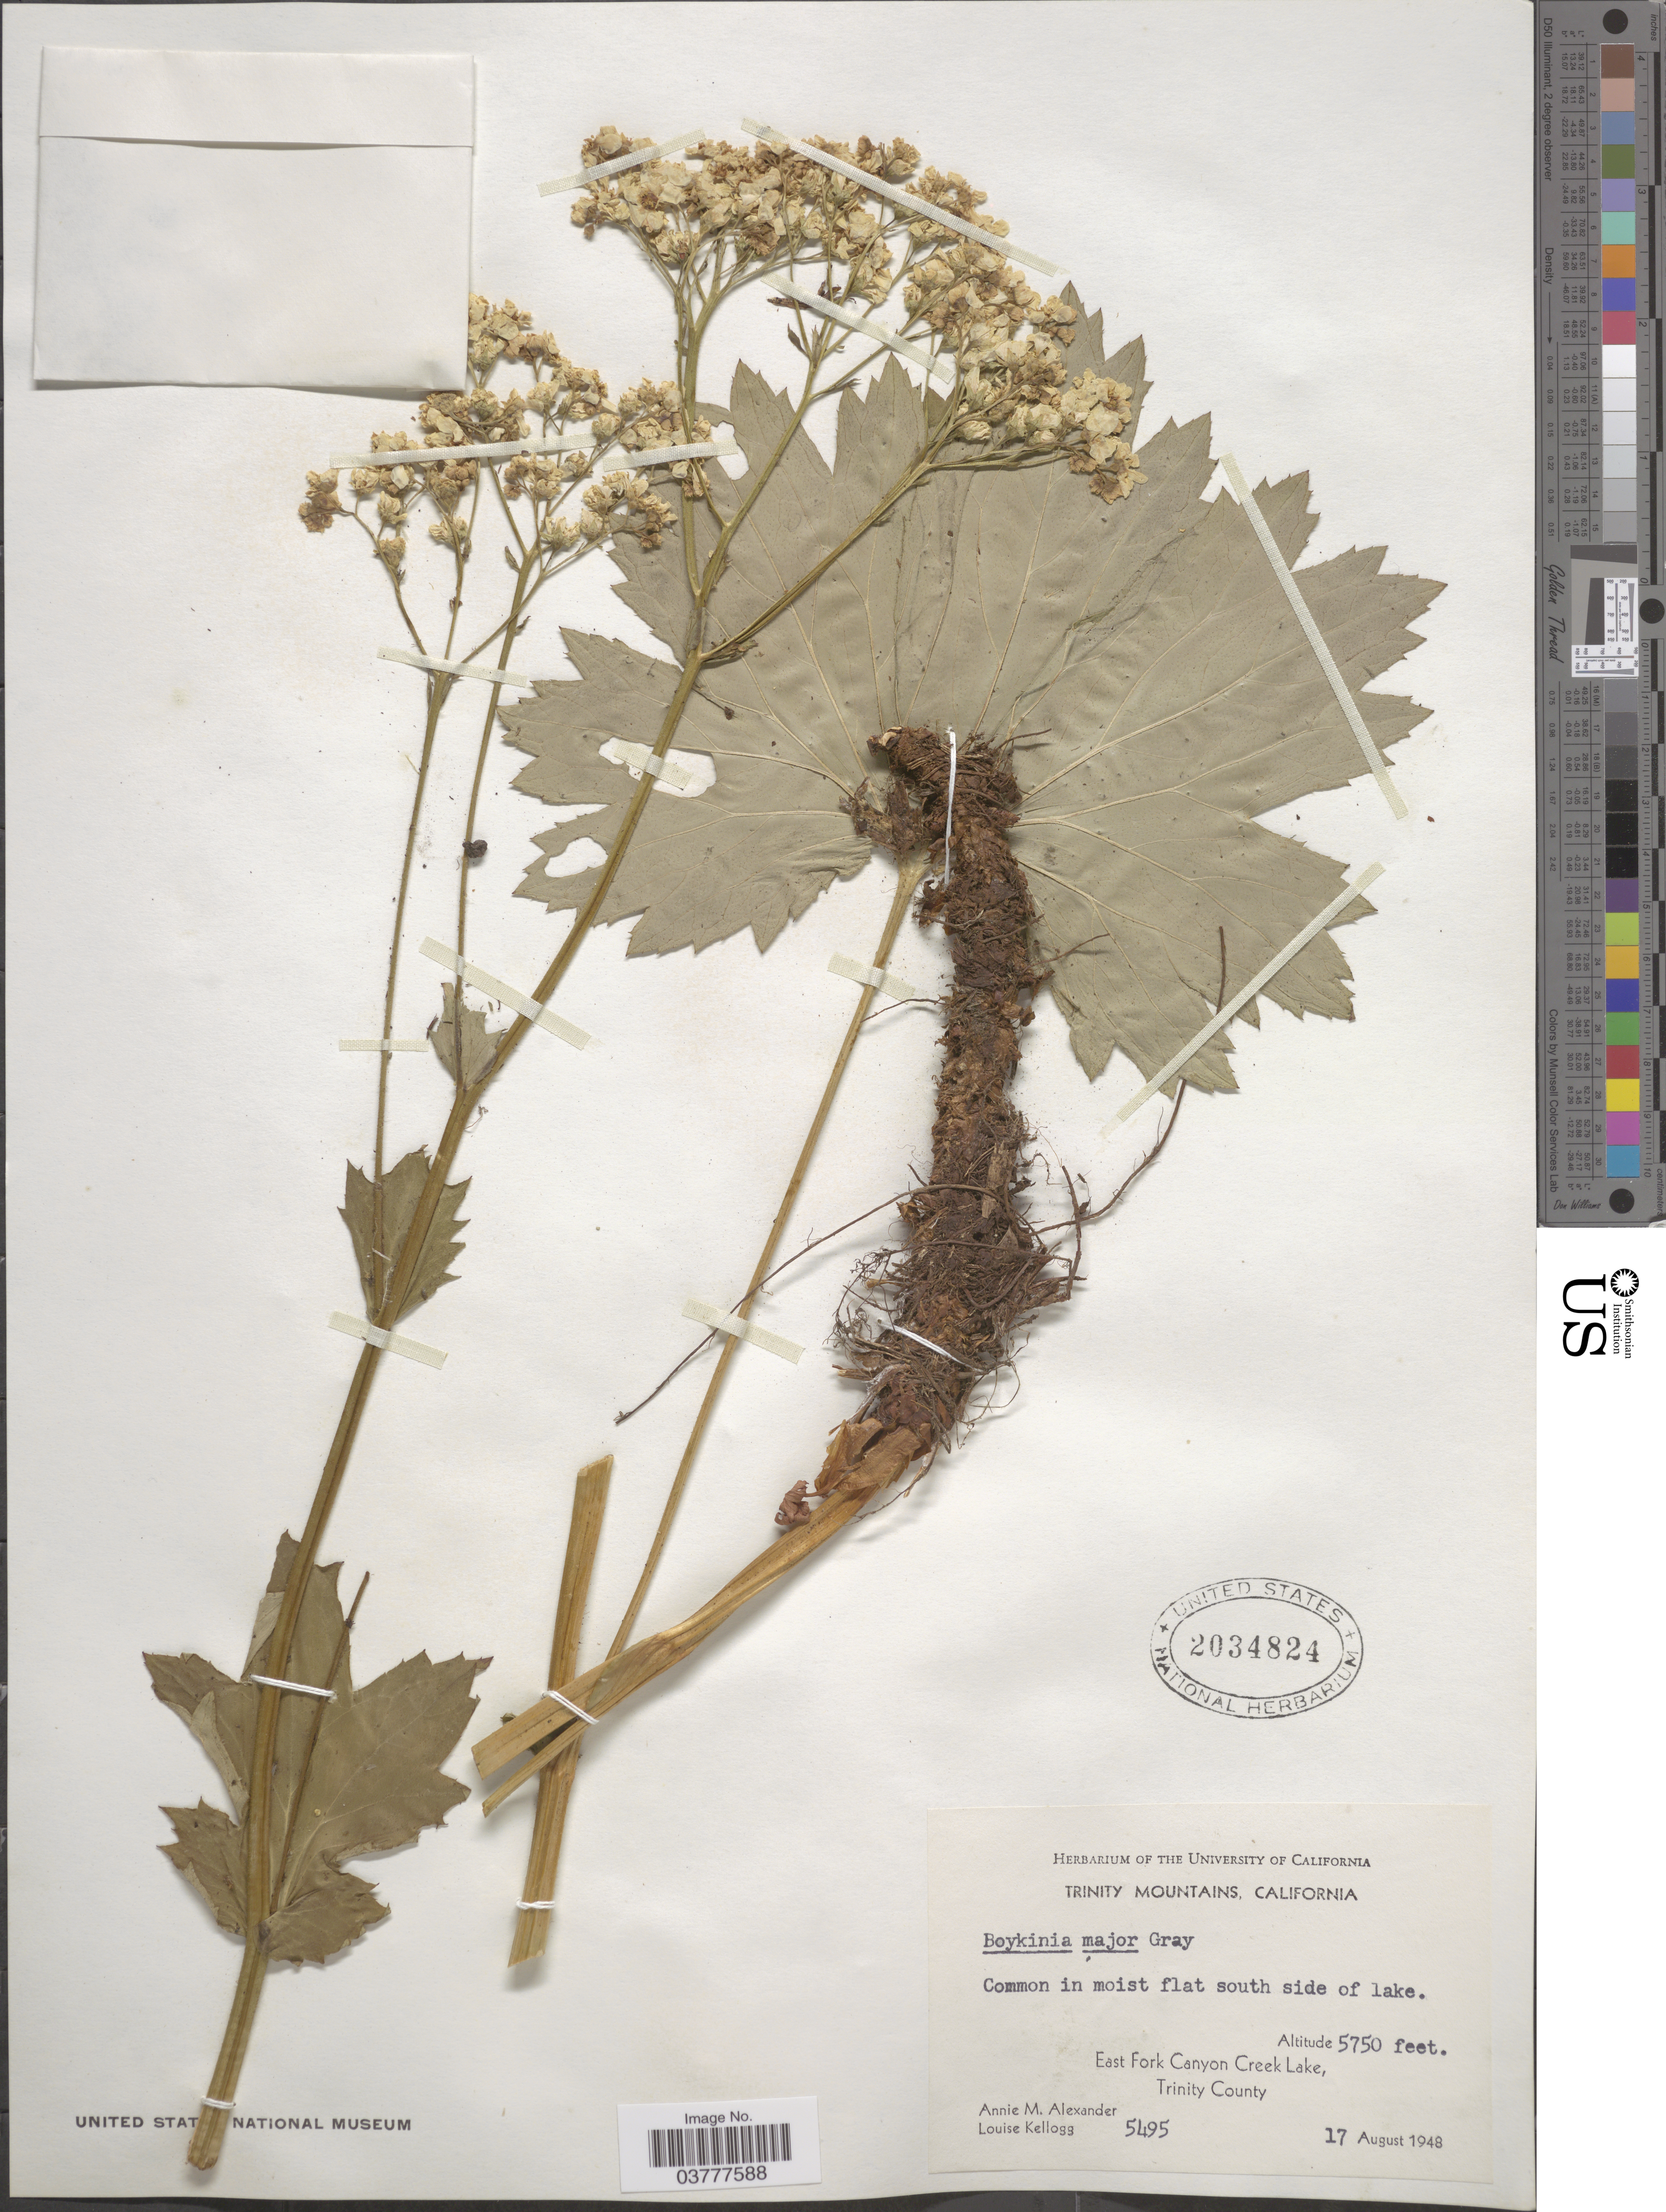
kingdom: Plantae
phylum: Tracheophyta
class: Magnoliopsida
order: Saxifragales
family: Saxifragaceae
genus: Boykinia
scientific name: Boykinia major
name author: A. Gray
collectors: A. M. Alexander & L. Kellogg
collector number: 5495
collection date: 1948-08-17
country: United States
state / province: California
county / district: Trinity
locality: Trinity Mountains. East Fork Canyon Creek Lake, Trinity County.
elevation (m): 1753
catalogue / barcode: US 2034824